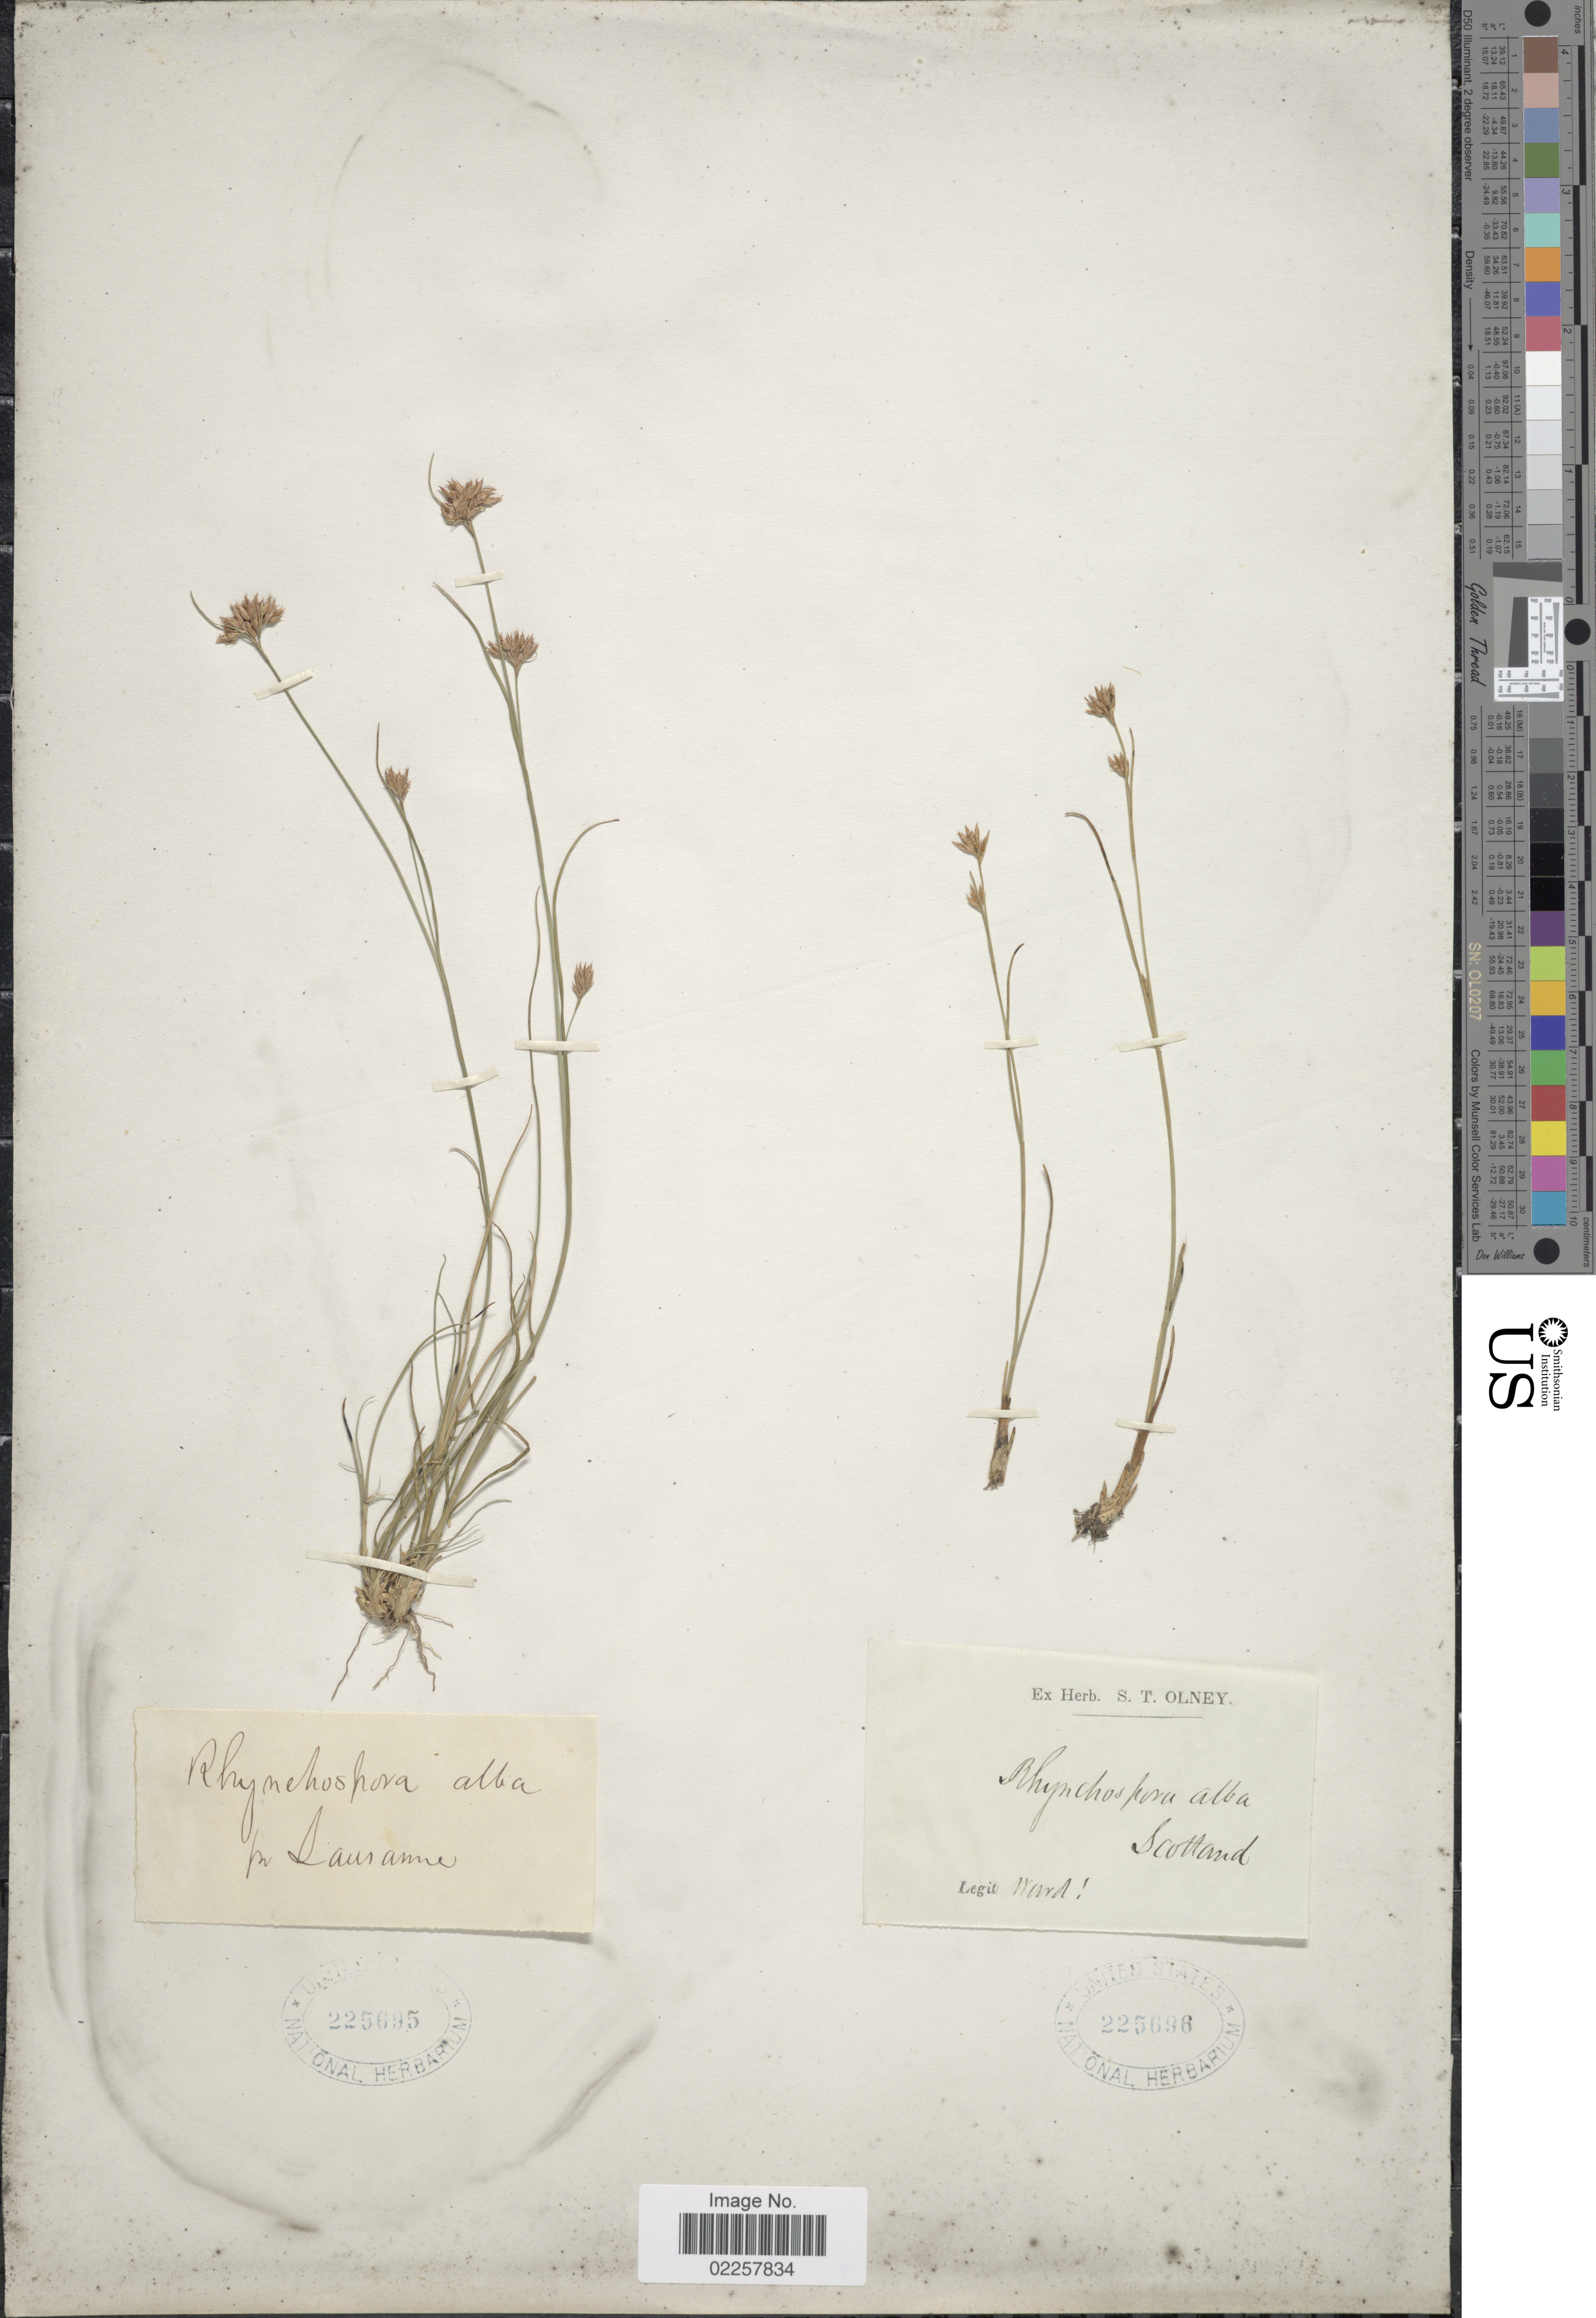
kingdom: Plantae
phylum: Tracheophyta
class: Liliopsida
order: Poales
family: Cyperaceae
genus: Rhynchospora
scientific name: Rhynchospora alba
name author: (L.) Vahl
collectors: -- Ward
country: United Kingdom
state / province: Scotland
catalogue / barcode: US 225096